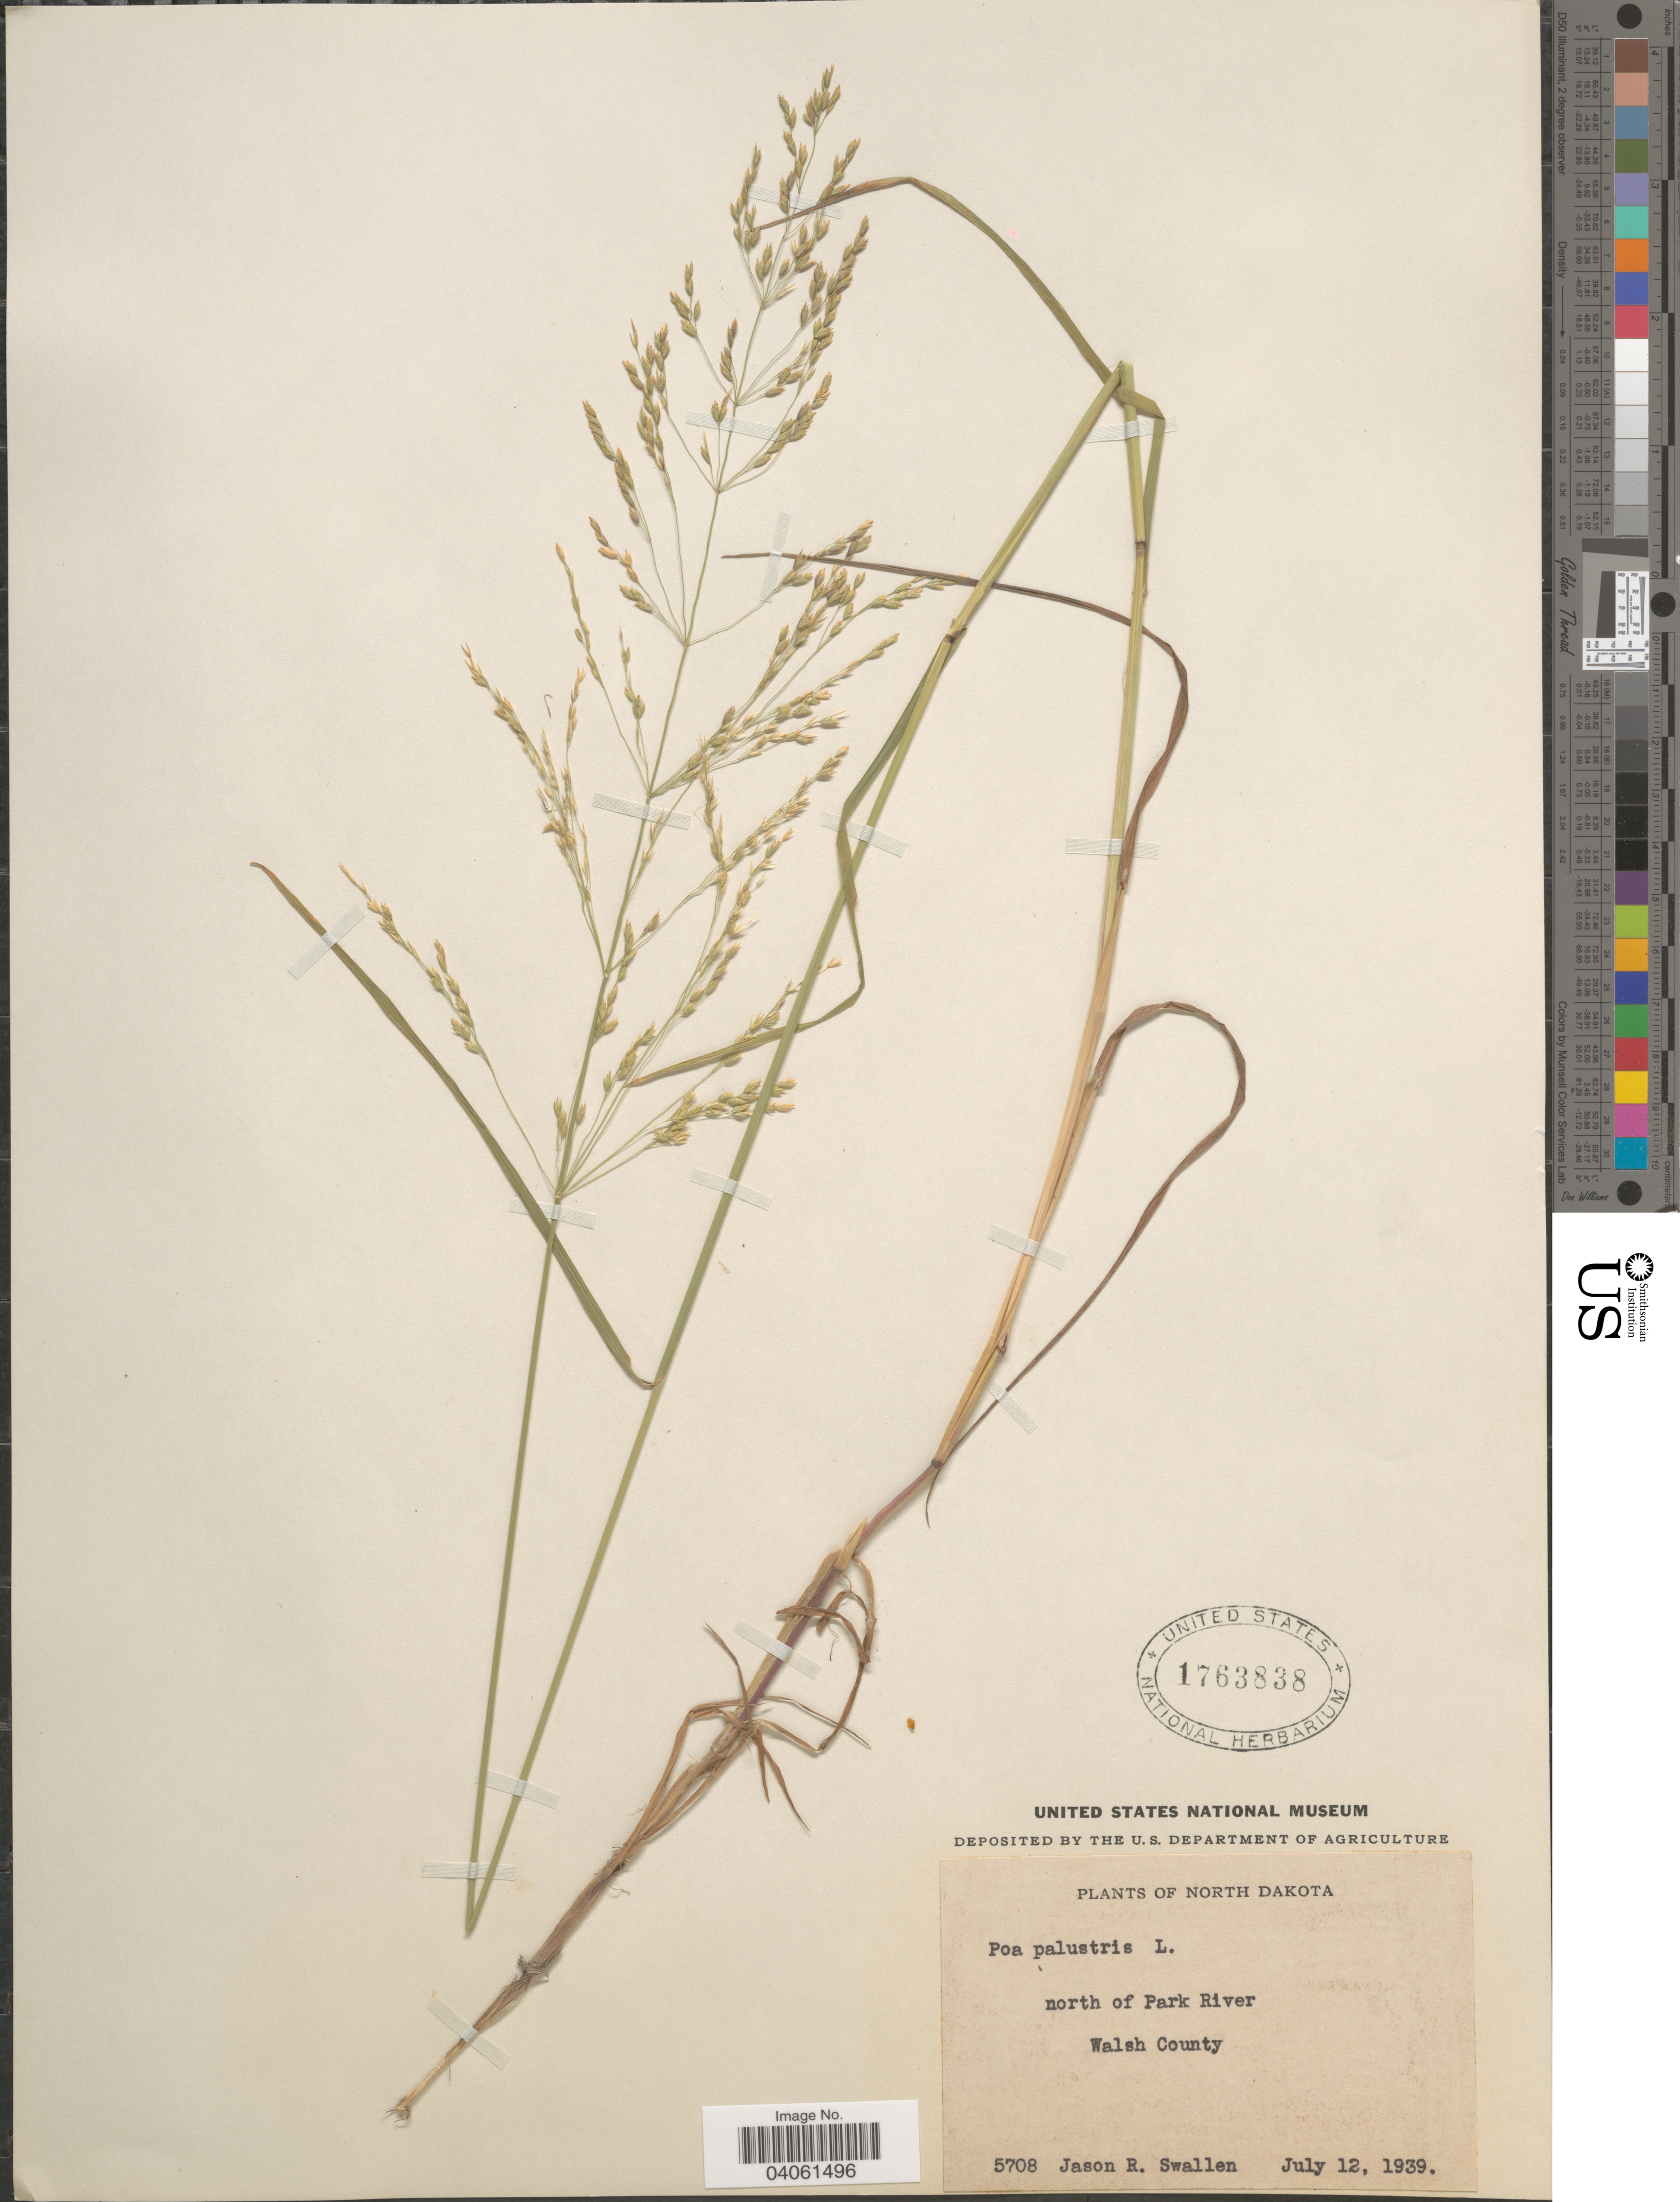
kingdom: Plantae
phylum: Tracheophyta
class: Liliopsida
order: Poales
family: Poaceae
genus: Poa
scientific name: Poa palustris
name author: L.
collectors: J. R. Swallen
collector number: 5708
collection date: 1939-07-12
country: United States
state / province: North Dakota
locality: North of Park River, Walsh County.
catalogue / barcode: US 1763838